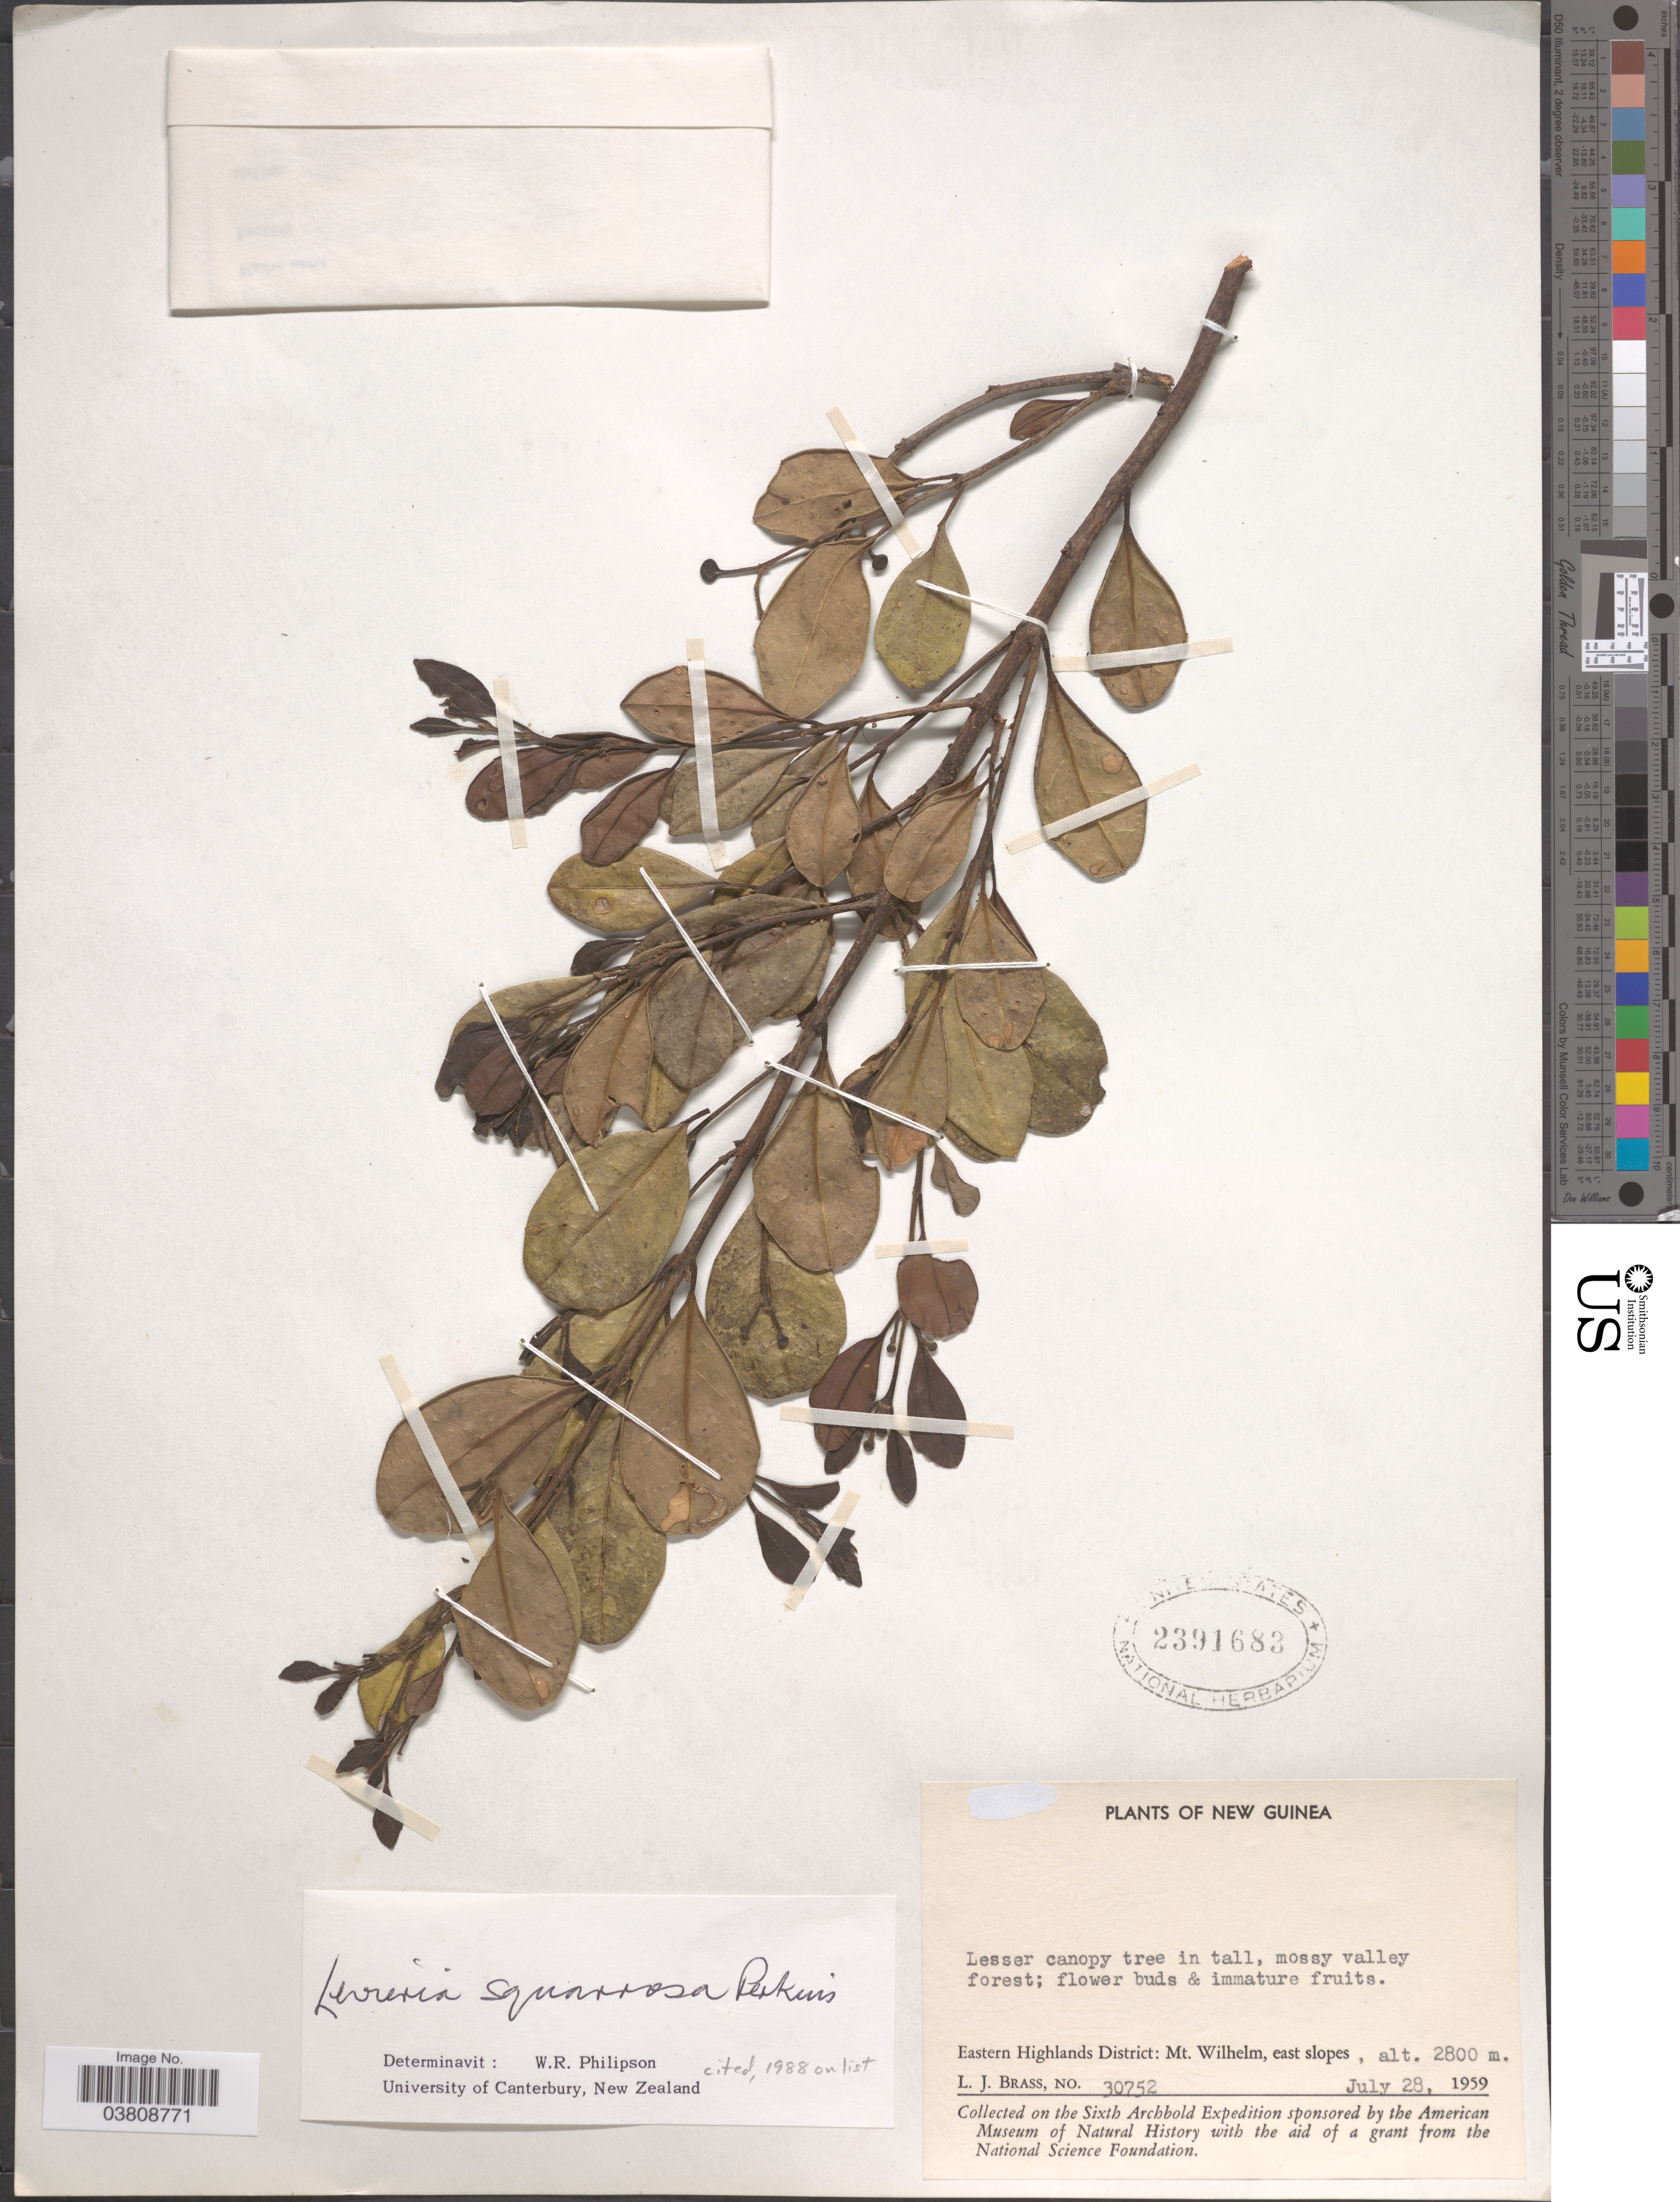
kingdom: Plantae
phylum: Tracheophyta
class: Magnoliopsida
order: Laurales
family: Monimiaceae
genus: Levieria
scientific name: Levieria squarrosa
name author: Perkins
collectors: L. J. Brass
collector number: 30752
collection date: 1959-07-28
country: Papua New Guinea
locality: Eastern Highlands District: Mt. Wilhelm, east slopes.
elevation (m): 2800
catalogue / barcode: US 2391683